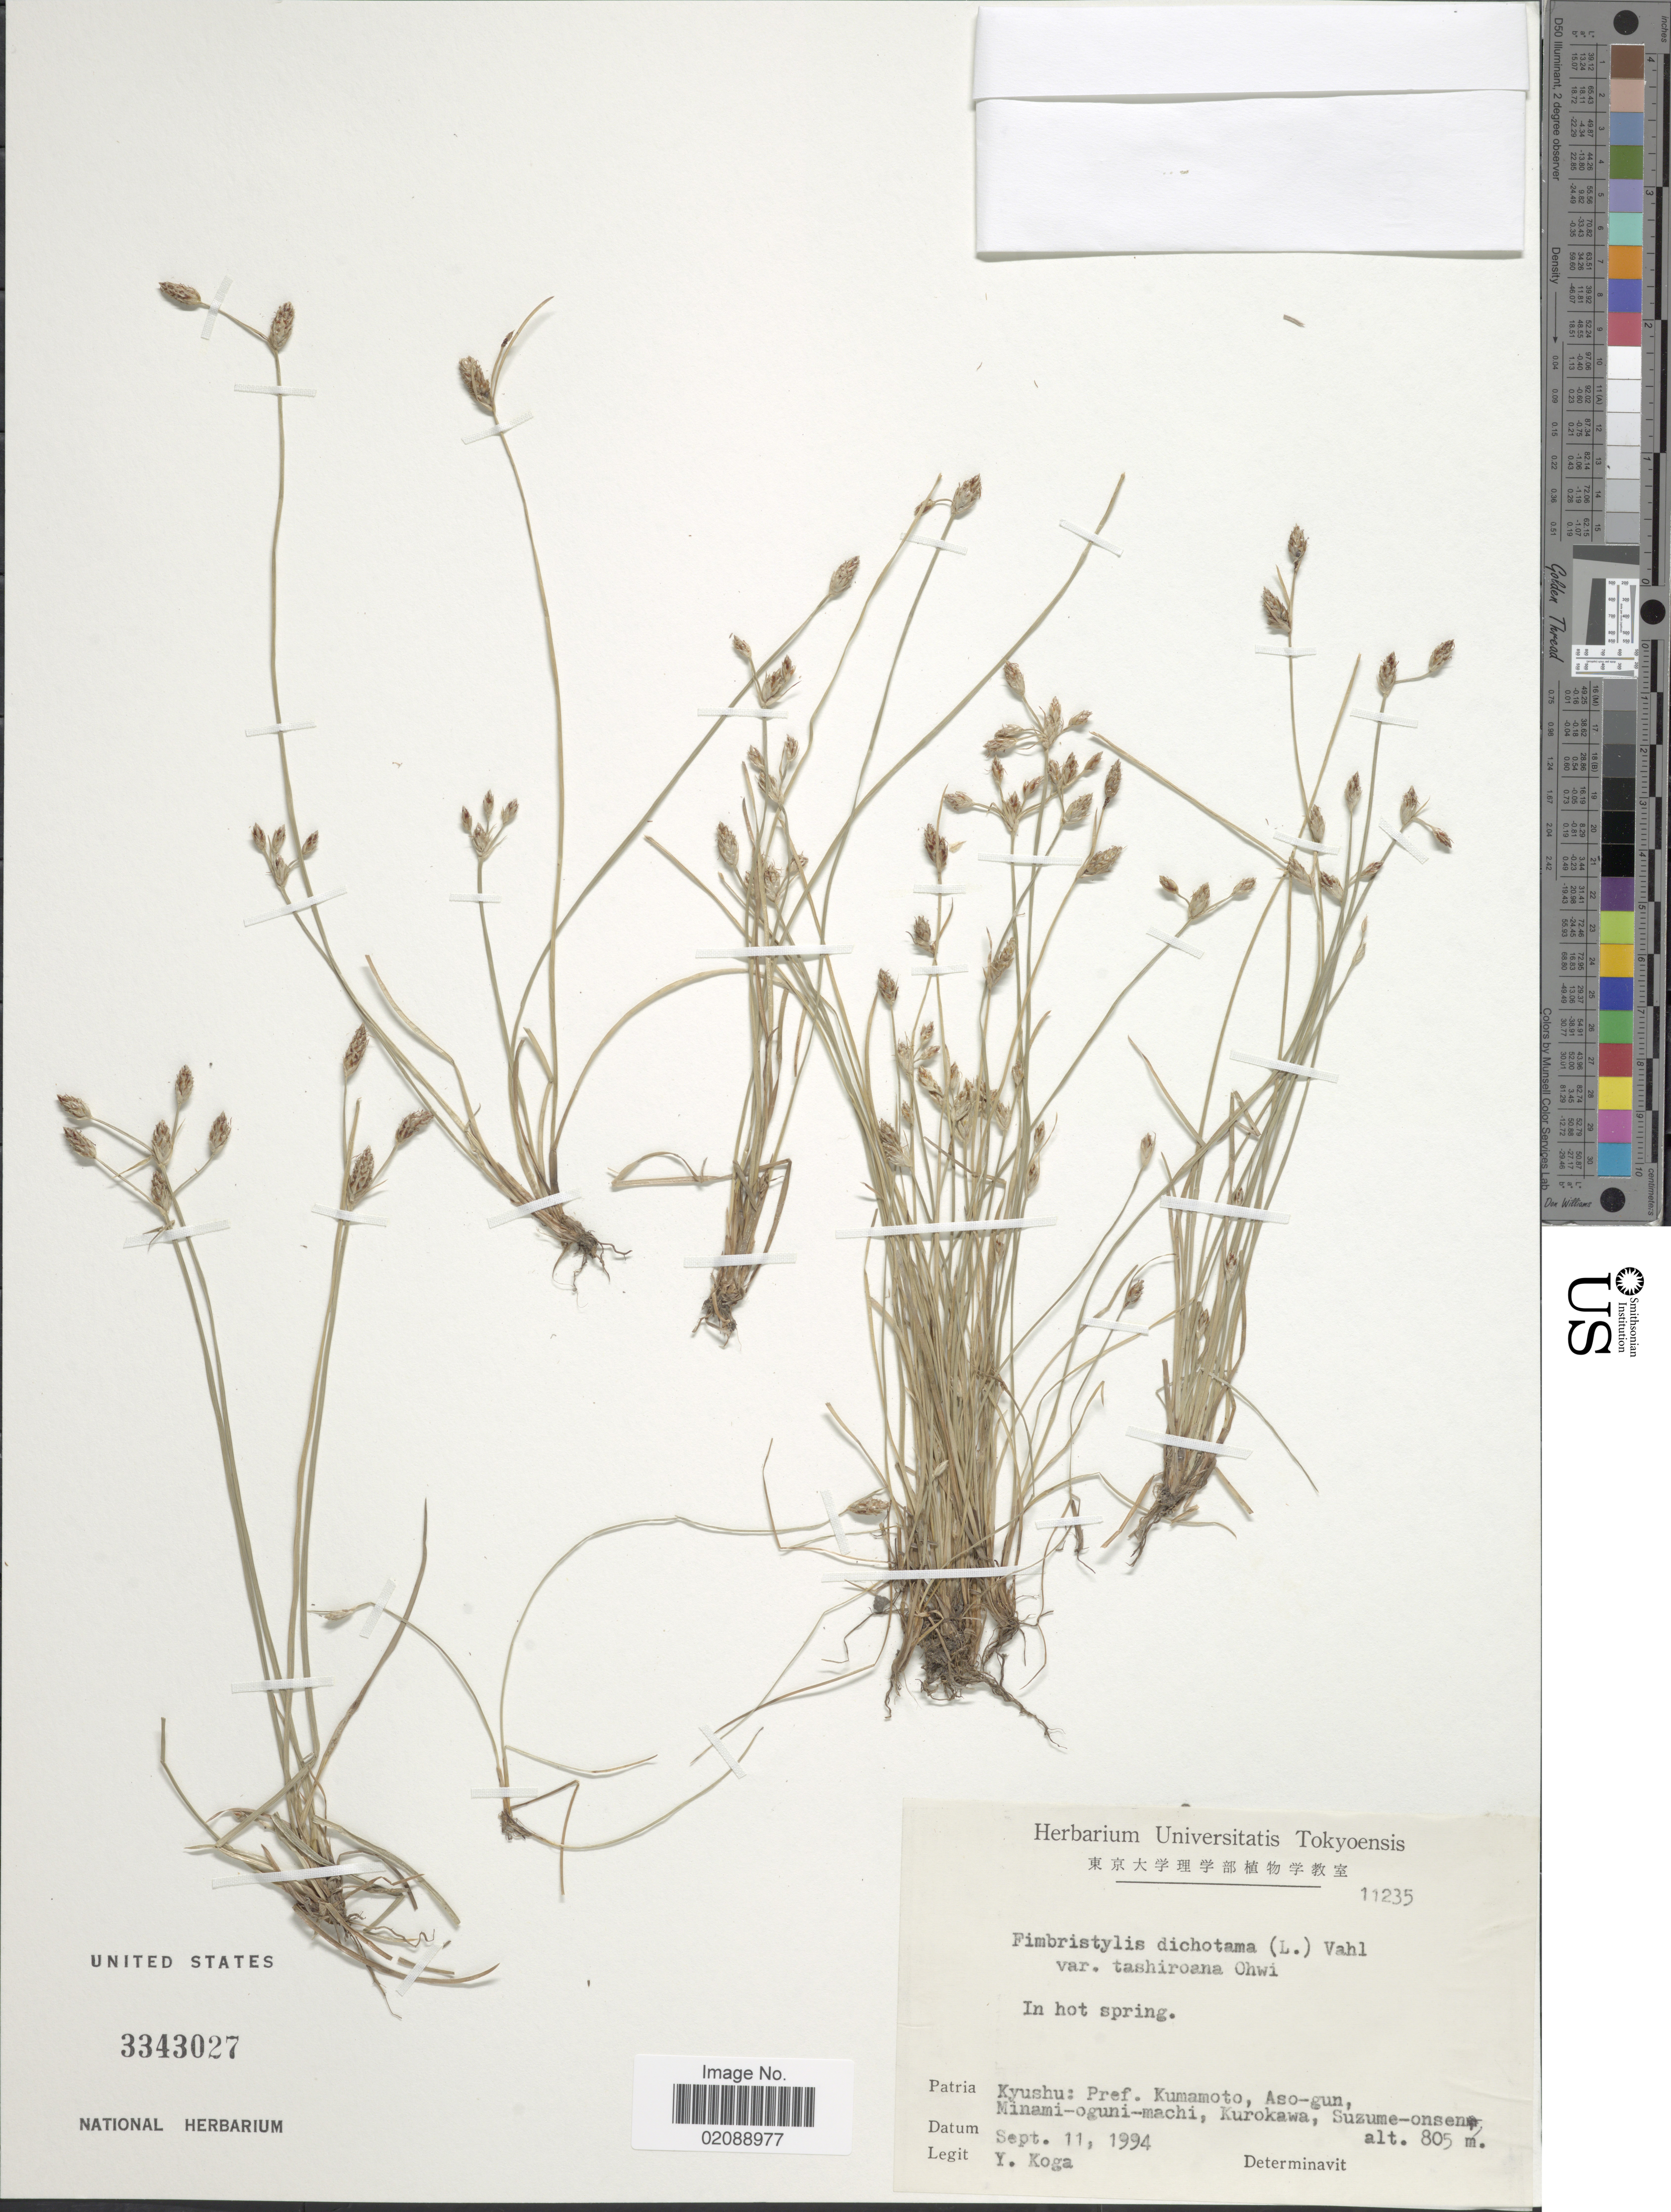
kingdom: Plantae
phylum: Tracheophyta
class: Liliopsida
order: Poales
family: Cyperaceae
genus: Fimbristylis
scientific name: Fimbristylis dichotoma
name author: (L.) Vahl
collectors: Y. Koga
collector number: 11235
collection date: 1994-09-11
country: Japan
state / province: Kumamoto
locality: Pref: Kyushu, Aso-gun, Minami-oguni-machi, Kurokawa, Suzame-onsen.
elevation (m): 805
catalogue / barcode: US 3343027